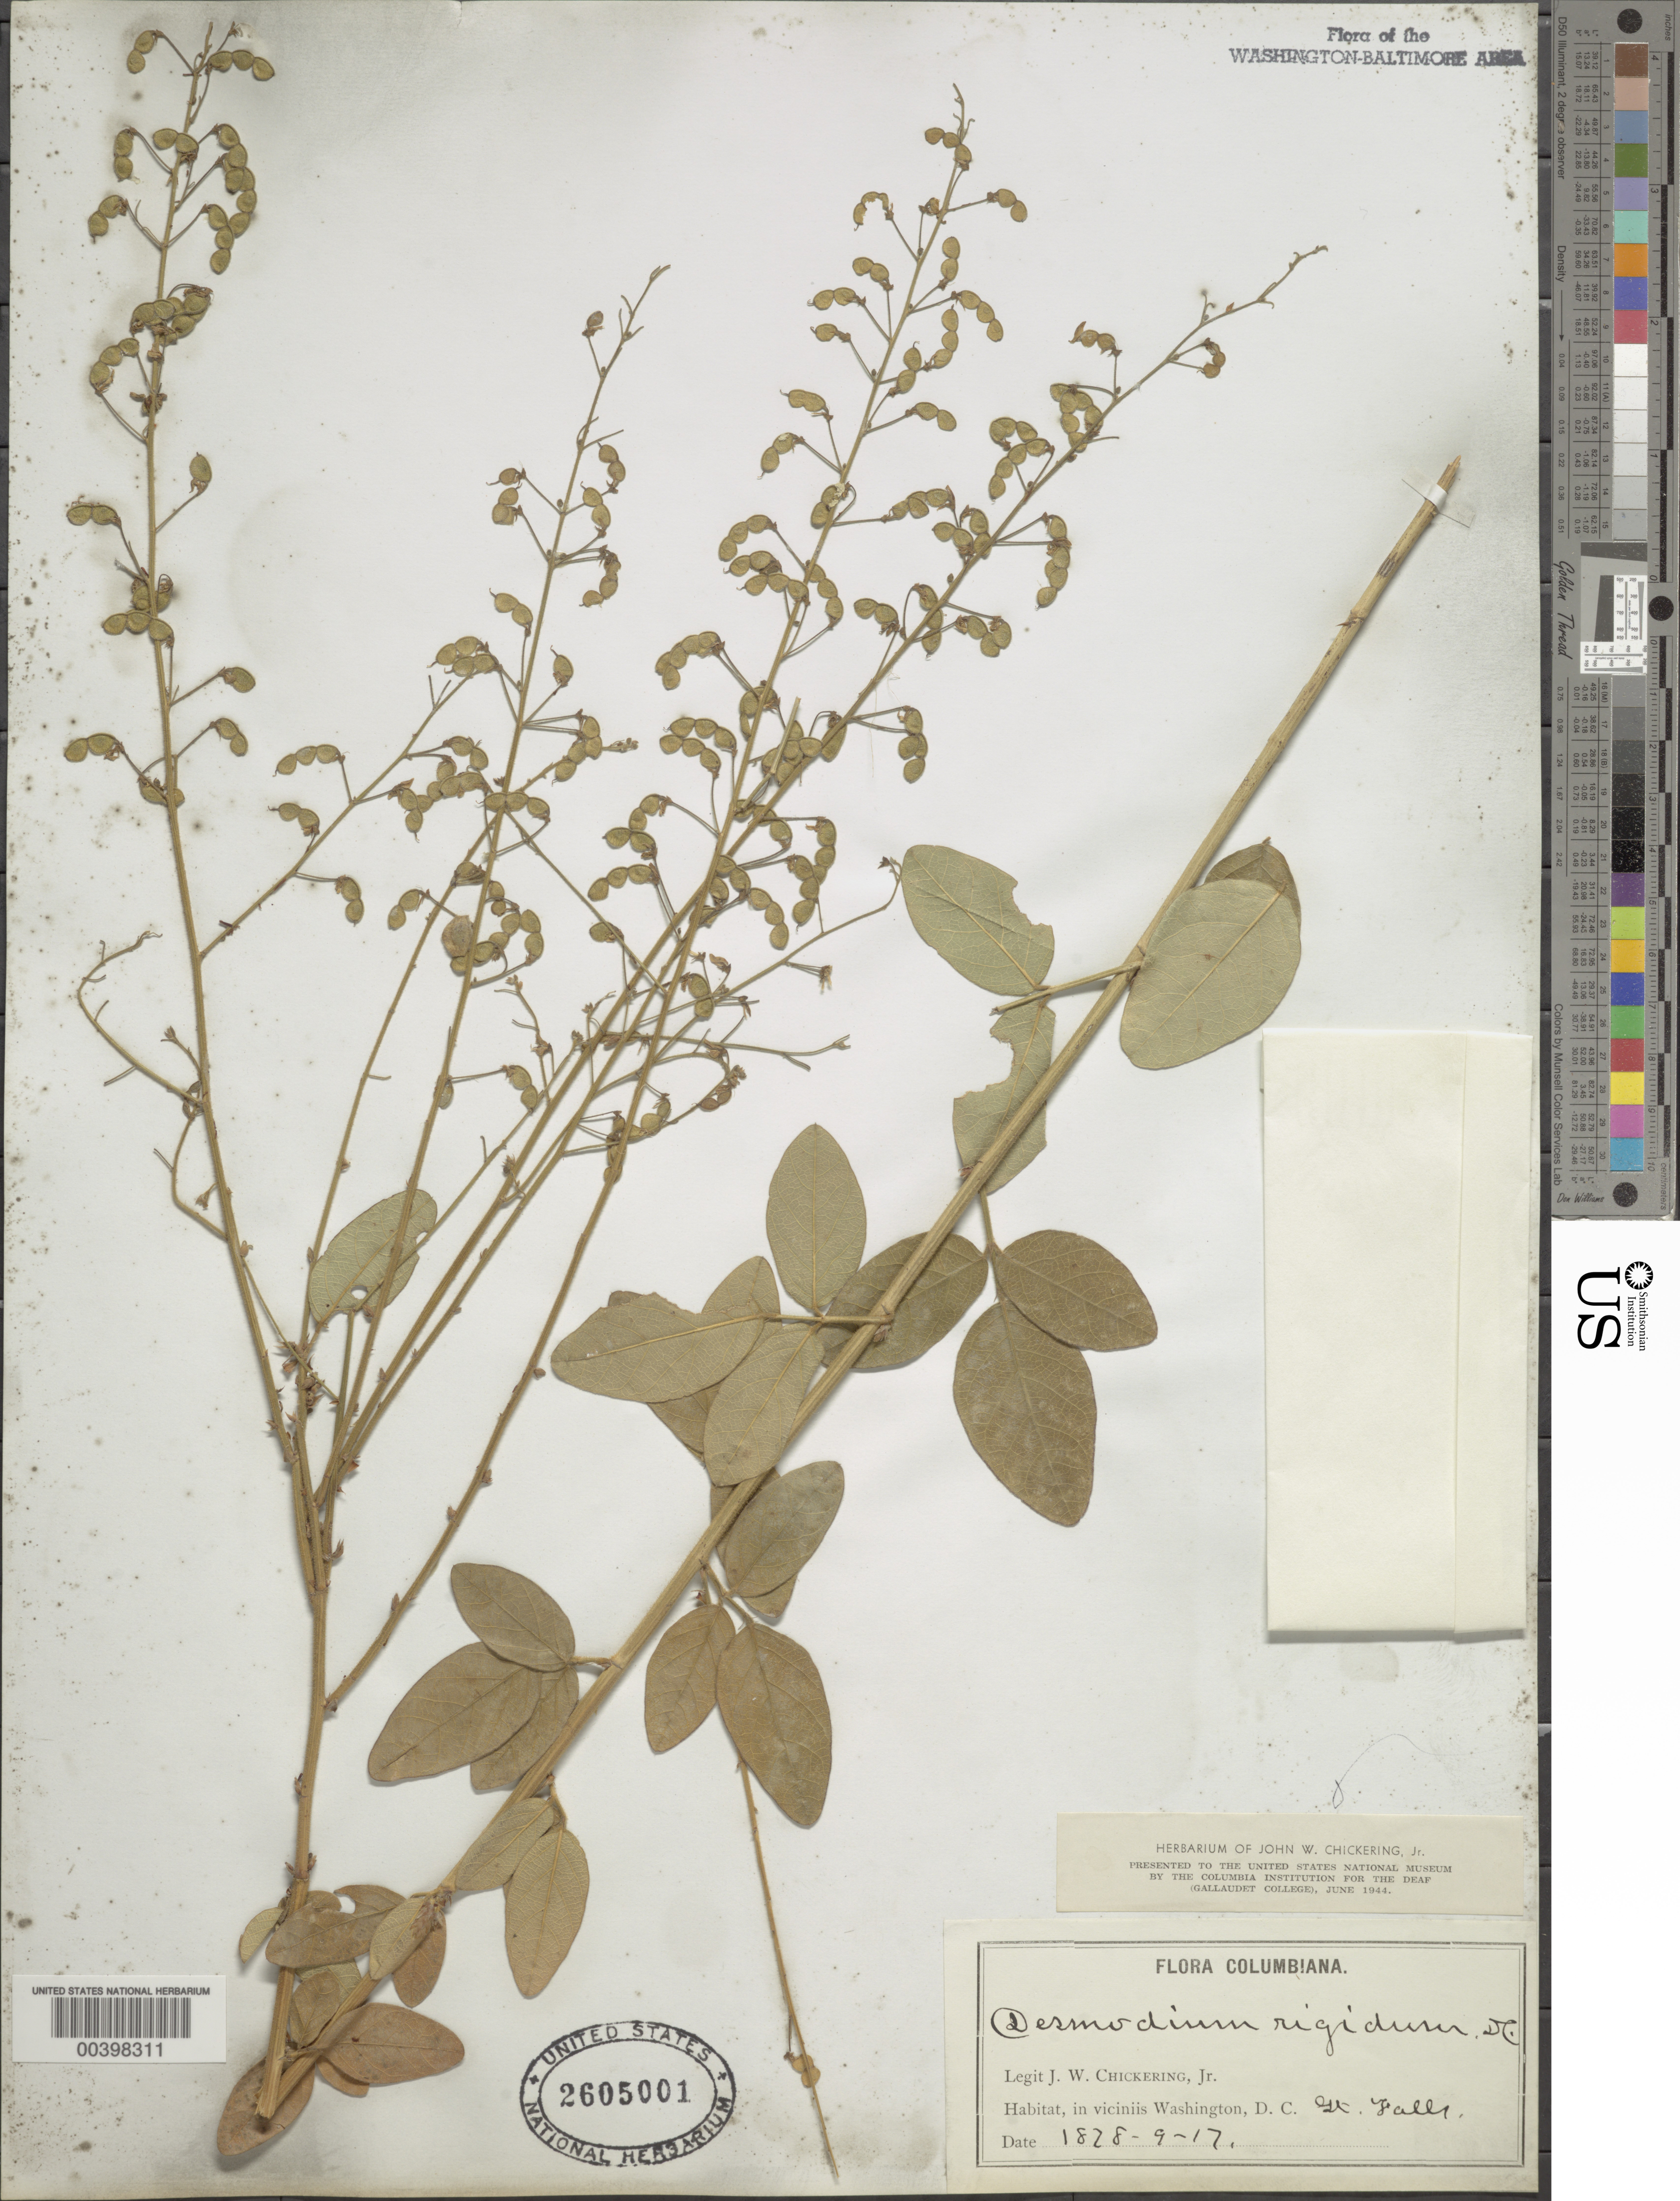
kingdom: Plantae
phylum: Tracheophyta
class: Magnoliopsida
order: Fabales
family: Fabaceae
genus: Desmodium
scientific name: Desmodium rigidum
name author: (Elliott) DC.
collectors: J. W. Chickering Jr.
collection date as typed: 17 Sep 1878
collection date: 1878-09-17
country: United States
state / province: Maryland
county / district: Montgomery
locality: Great Falls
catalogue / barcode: US 2605001